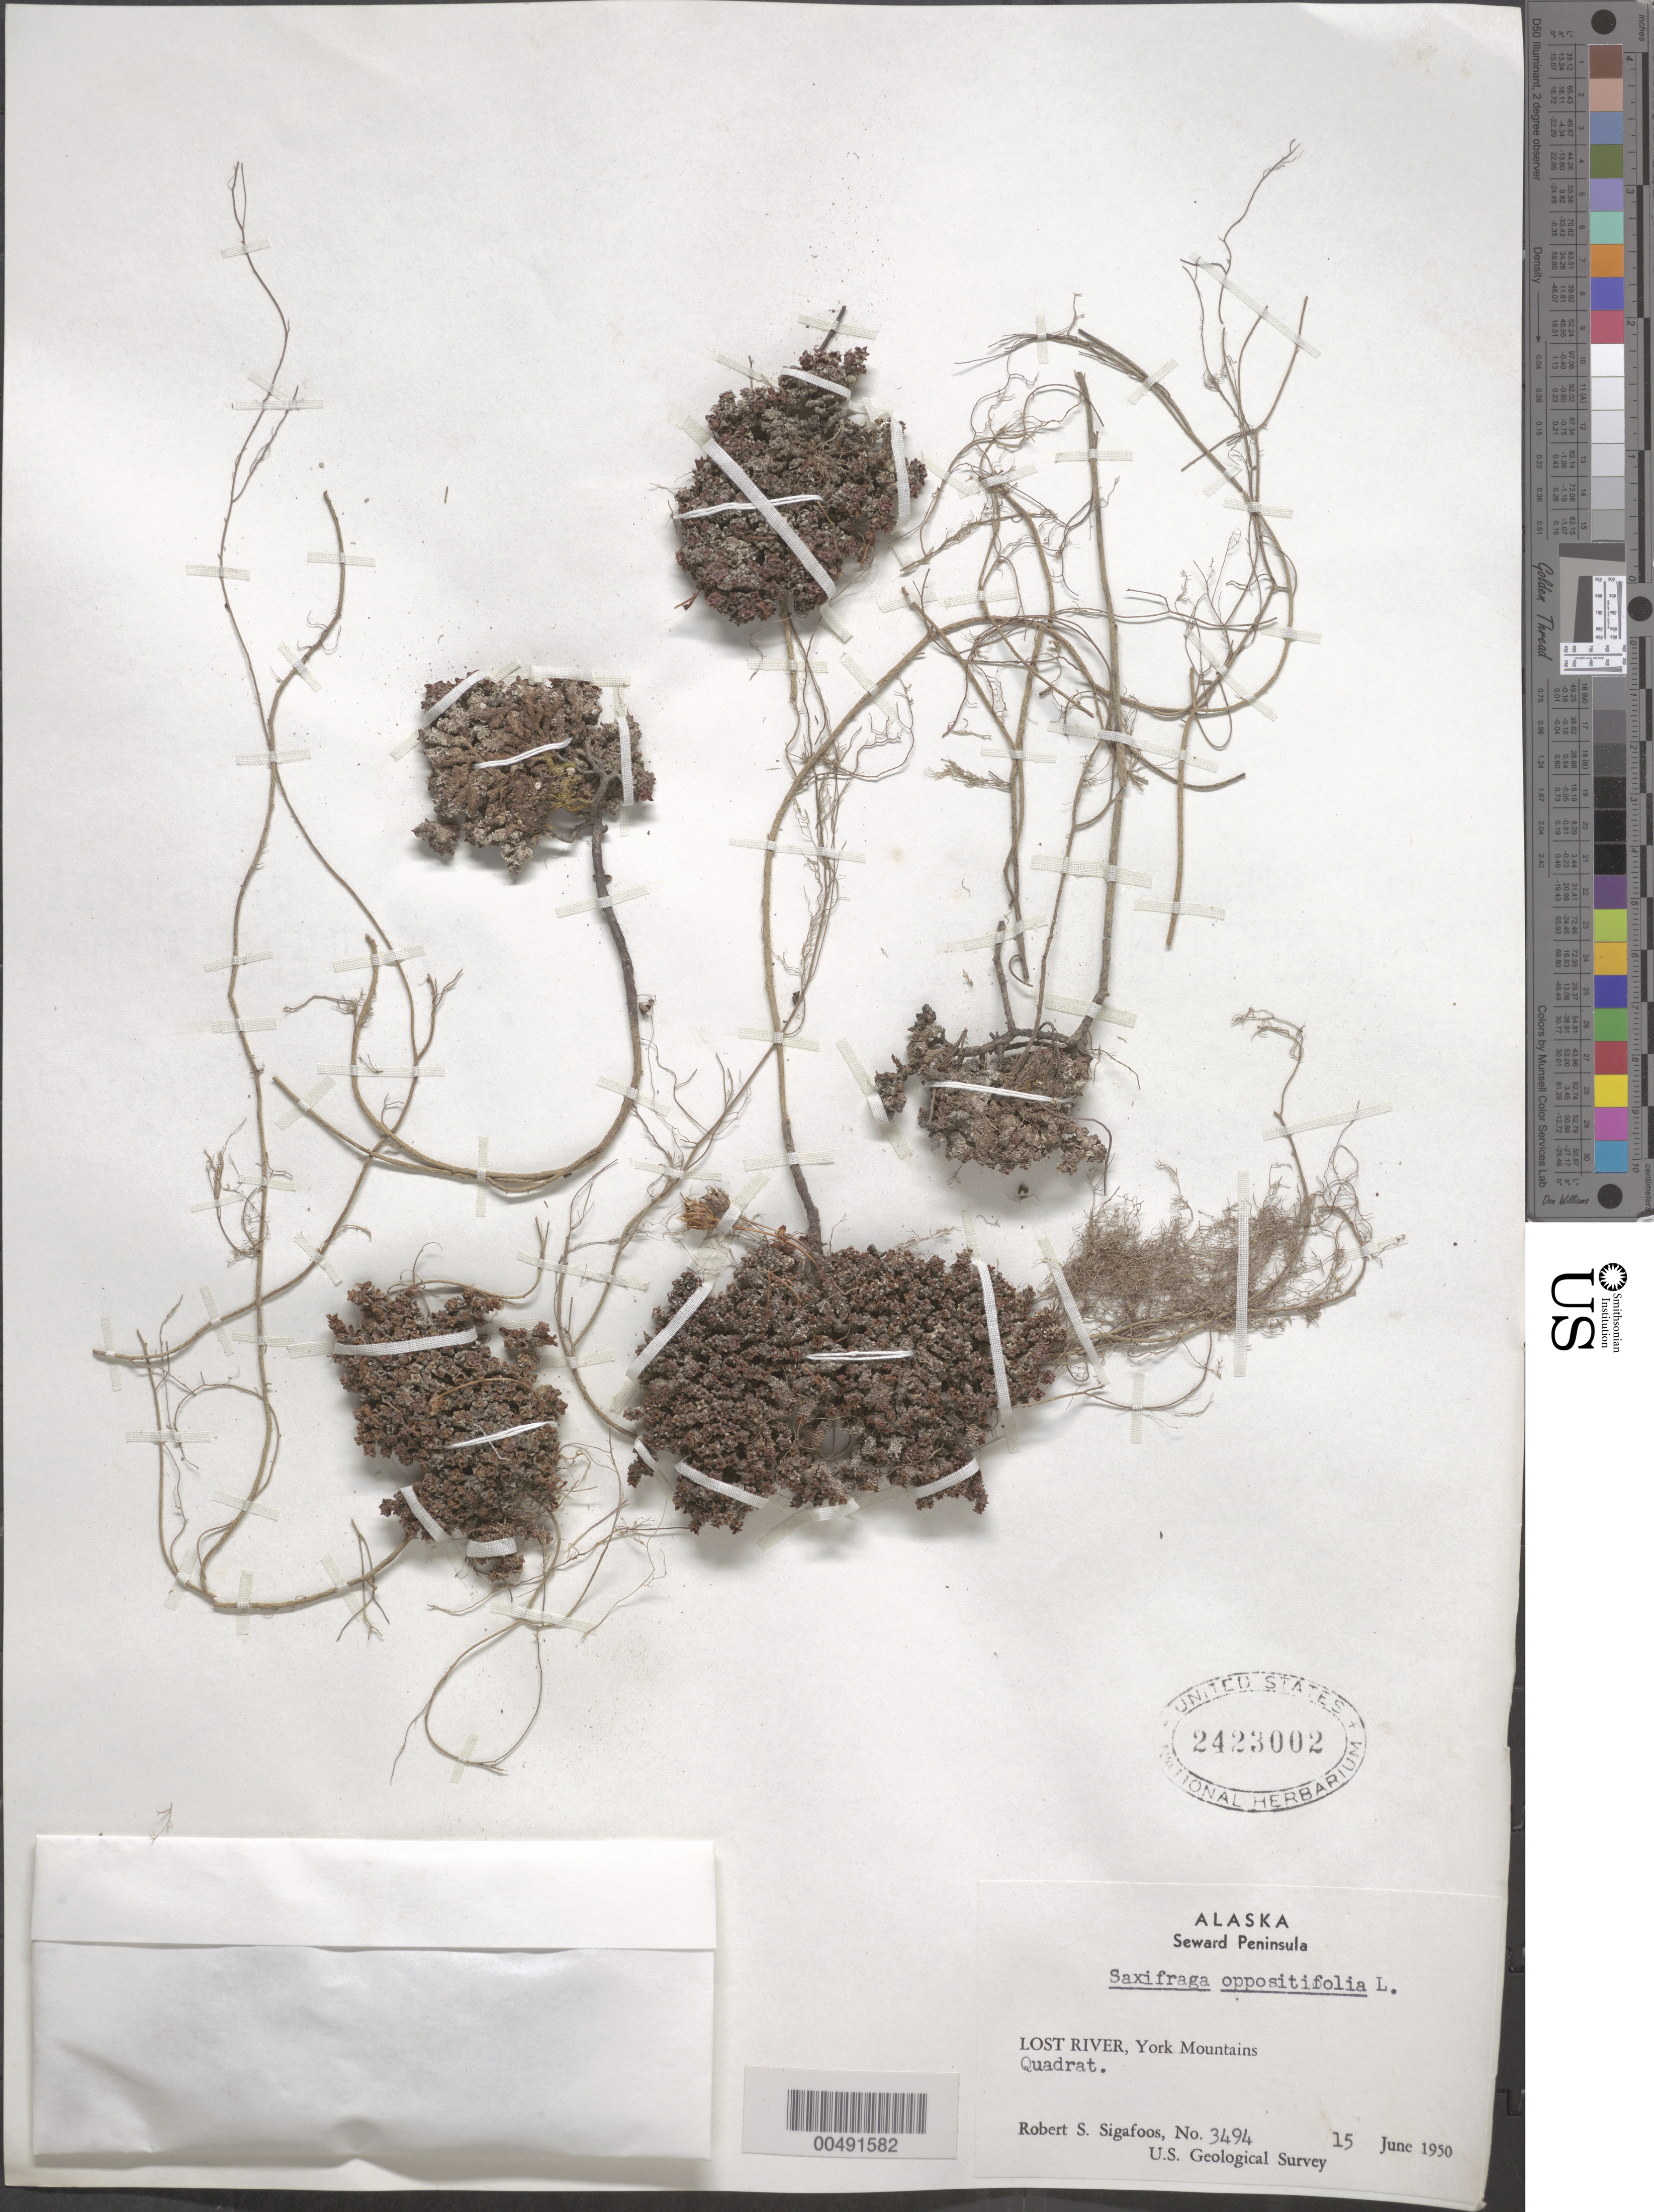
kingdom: Plantae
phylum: Tracheophyta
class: Magnoliopsida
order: Saxifragales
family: Saxifragaceae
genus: Saxifraga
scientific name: Saxifraga oppositifolia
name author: L.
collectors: R. Sigafoos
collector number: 3494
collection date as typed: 15 Jun 1950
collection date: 1950-06-15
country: United States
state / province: Alaska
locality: Seward Peninsula, York Mountains Quadrat, Lost River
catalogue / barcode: US 2423002